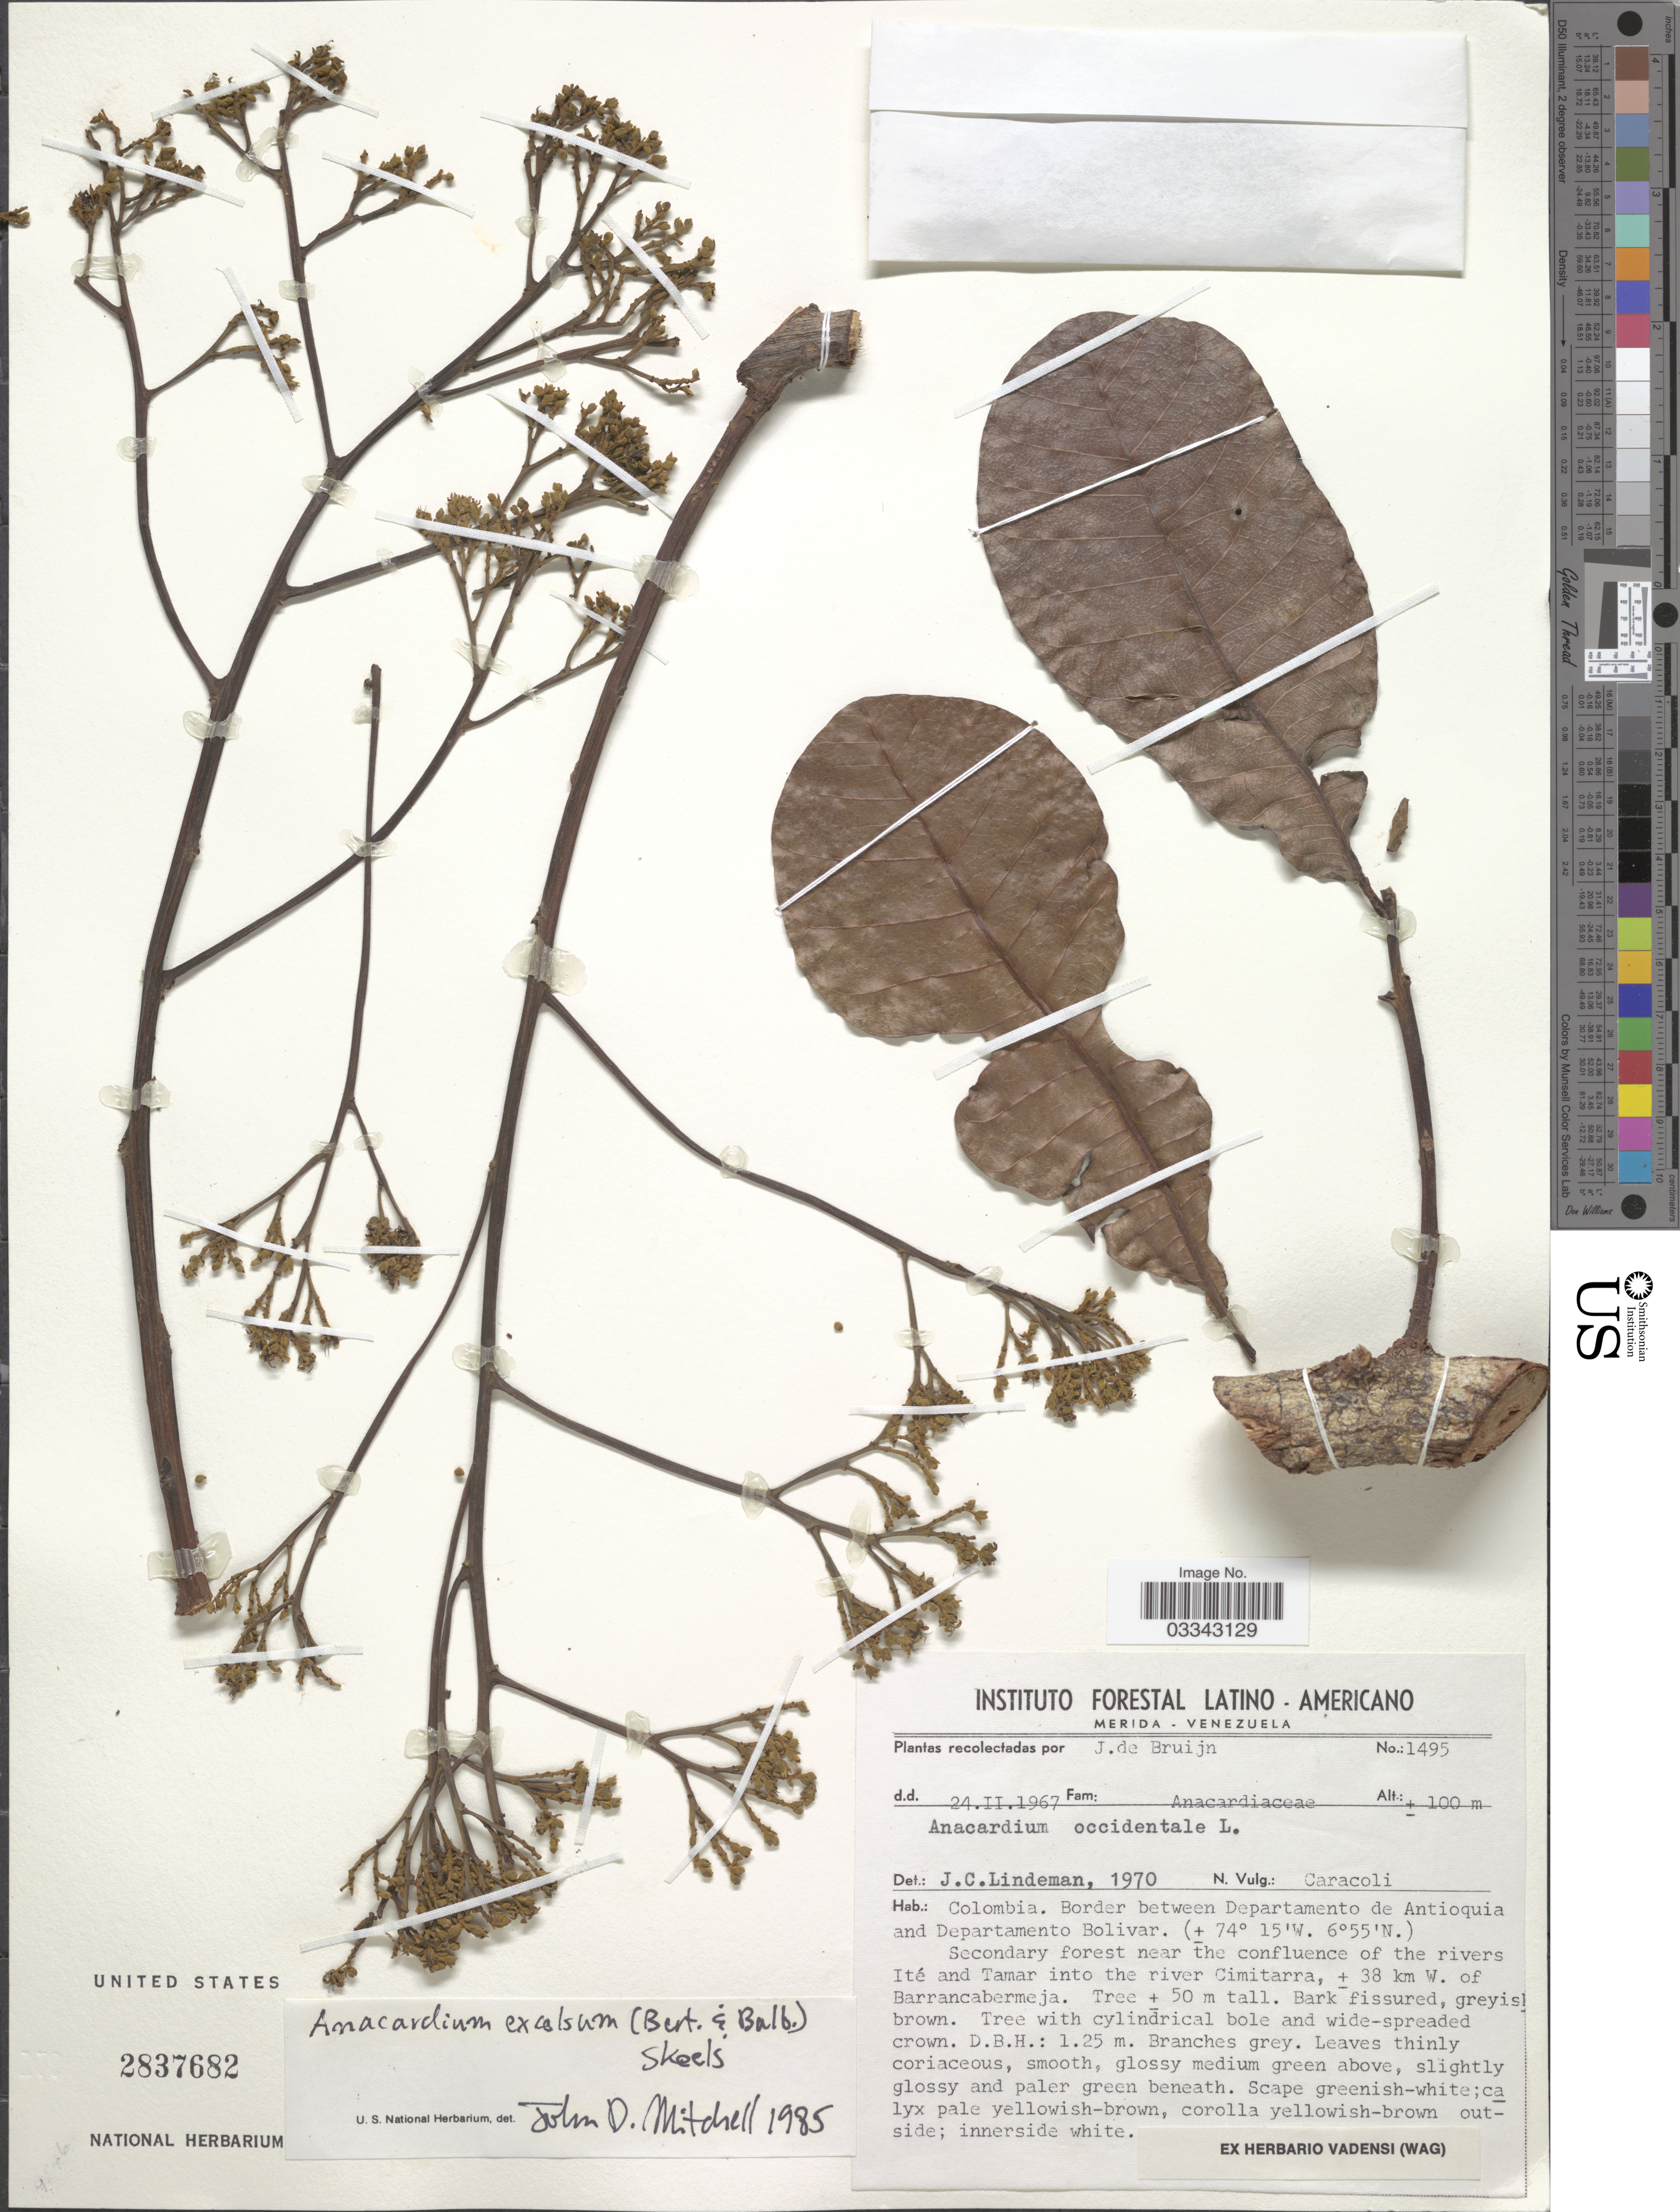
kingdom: Plantae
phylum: Tracheophyta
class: Magnoliopsida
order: Sapindales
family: Anacardiaceae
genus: Anacardium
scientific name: Anacardium excelsum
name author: (Kunth) Skeels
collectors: J. Bruijn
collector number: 1495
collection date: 1967-02-24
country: Colombia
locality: Border between Departamento de Antioquia and Departamento Bolivar. Secondary forest near the confluence of the rivers Ité and Tamar in to the river Cimitarra, ± 38 km W. of Barrancabermeja.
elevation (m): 100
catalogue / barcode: US 2837682